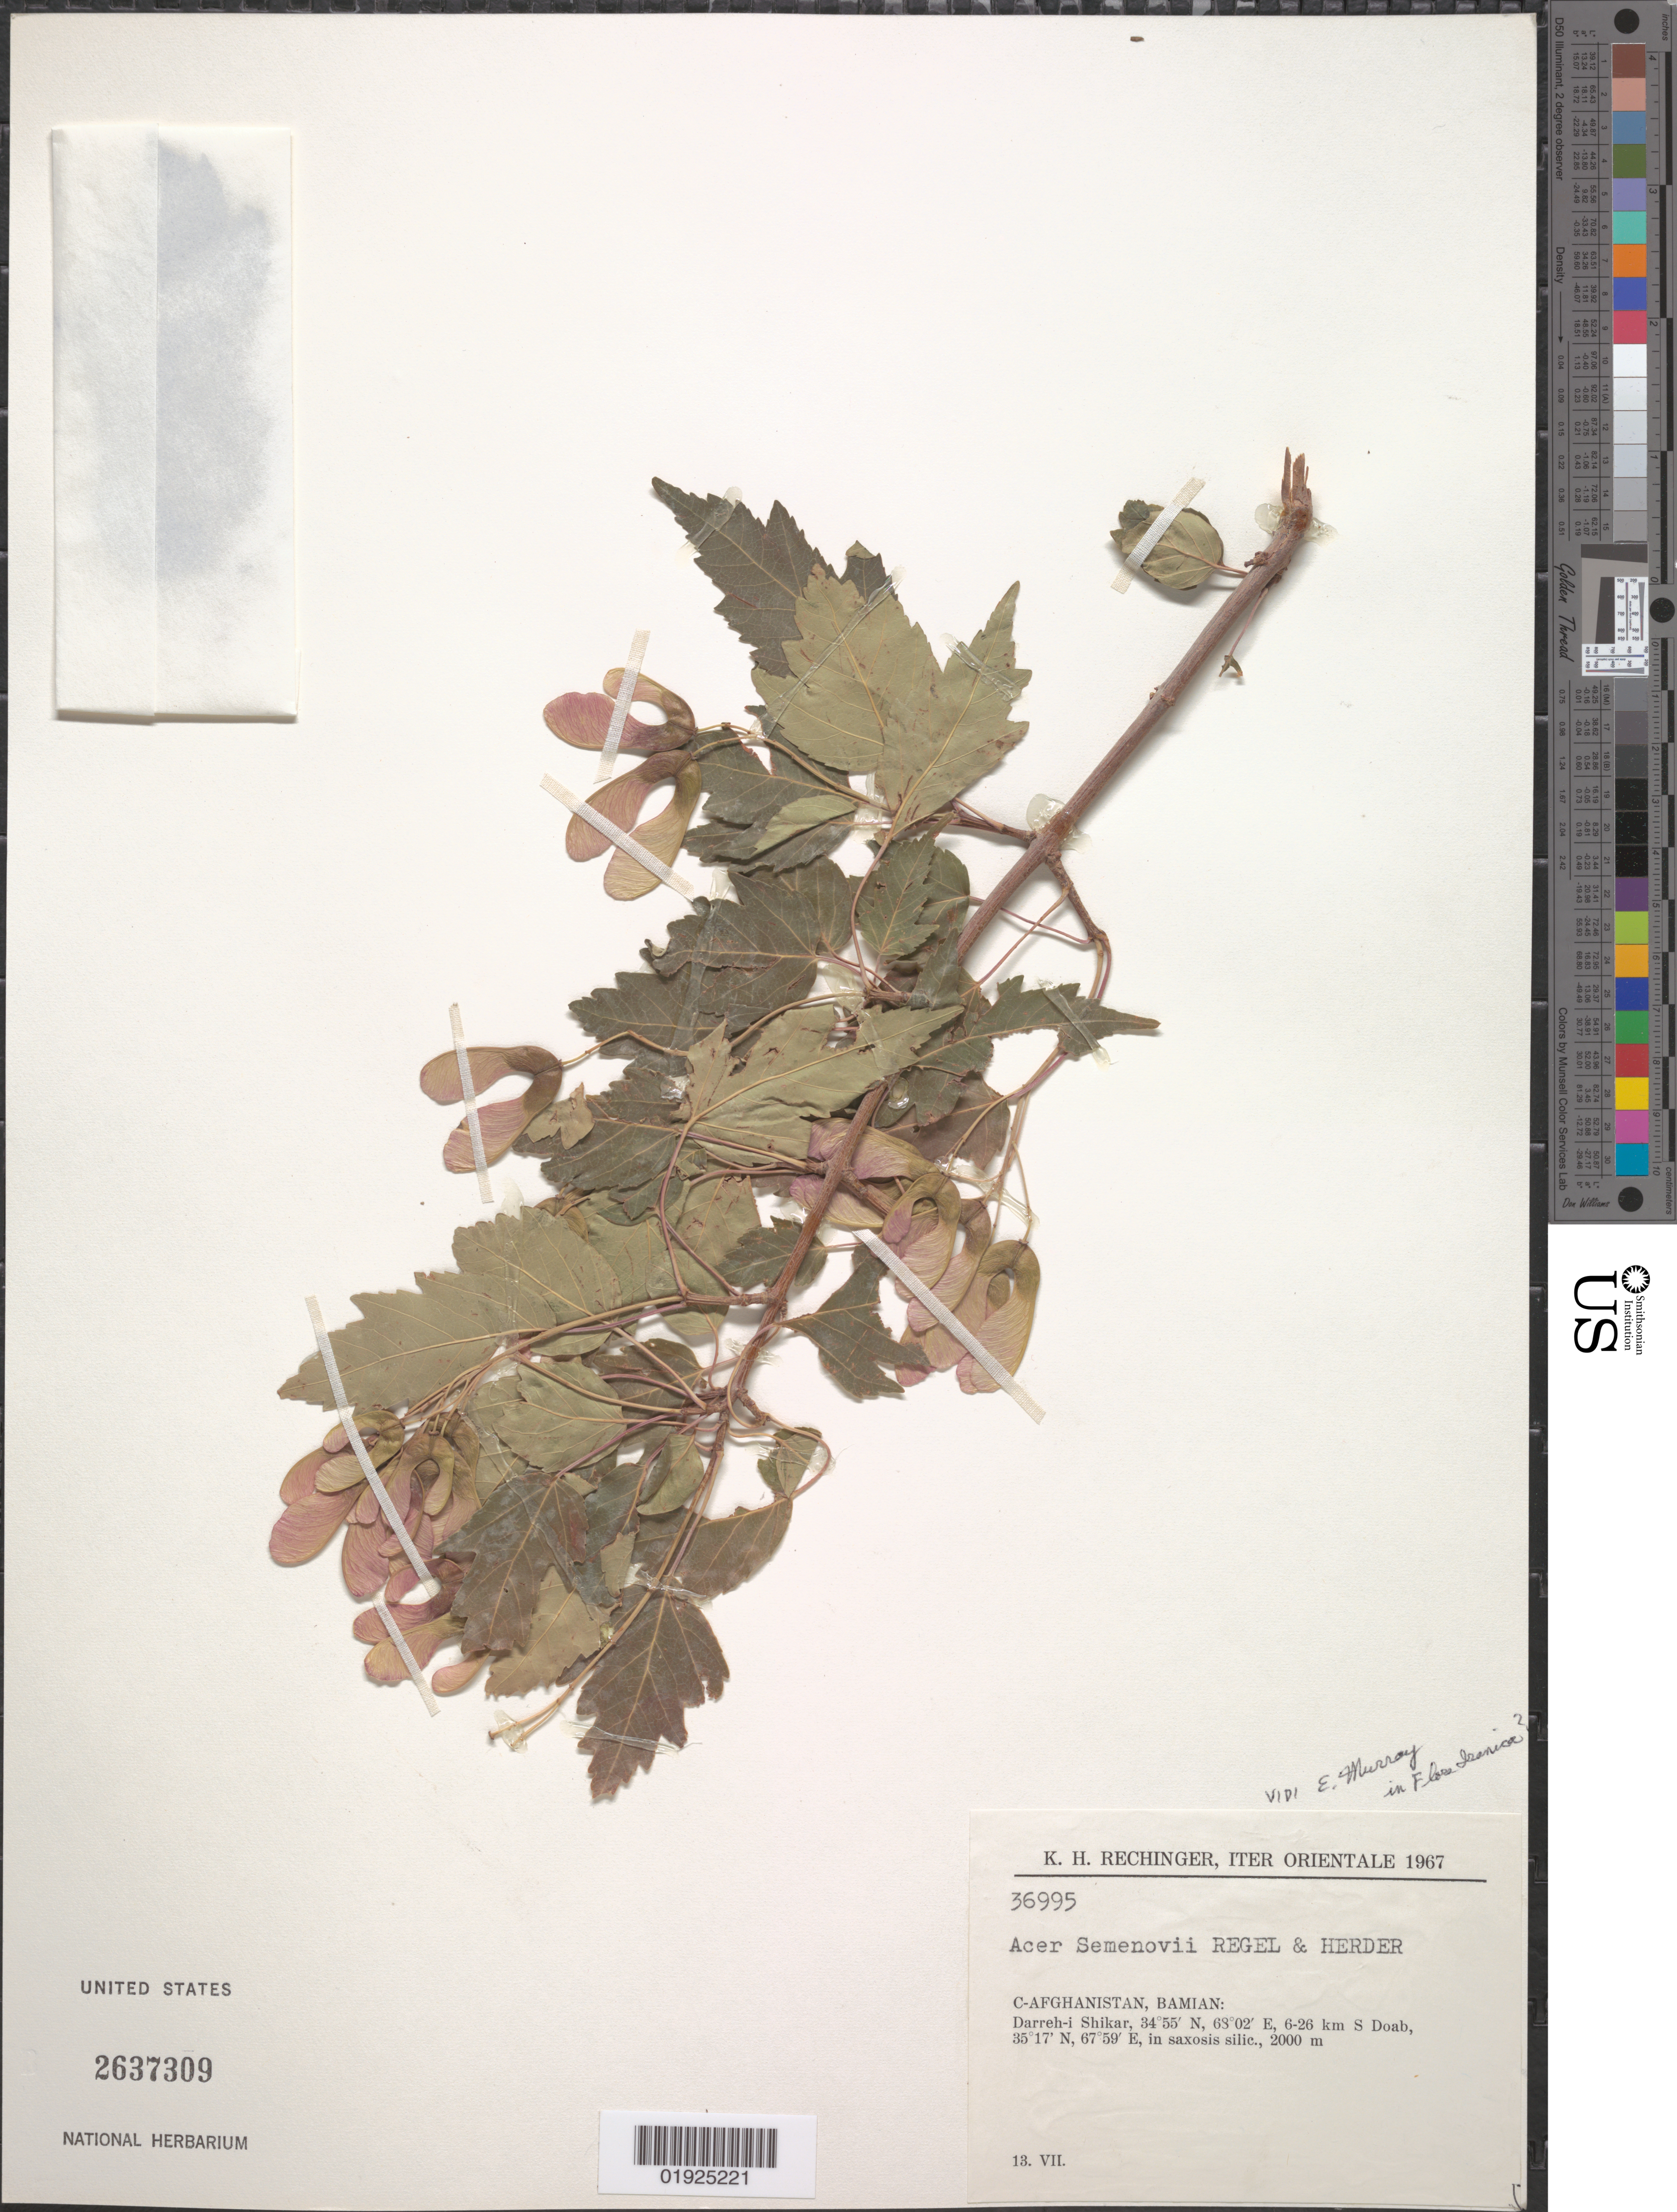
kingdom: Plantae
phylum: Tracheophyta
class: Magnoliopsida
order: Sapindales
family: Sapindaceae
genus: Acer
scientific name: Acer semenovii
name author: Regel & Herder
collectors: K. H. Rechinger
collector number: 36995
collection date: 1967-07-13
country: Afghanistan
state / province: Bamian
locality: Darreh-i Shikar, 6-26 km S Doab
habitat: In saxosis silic.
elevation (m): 2000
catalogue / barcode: US 2637309